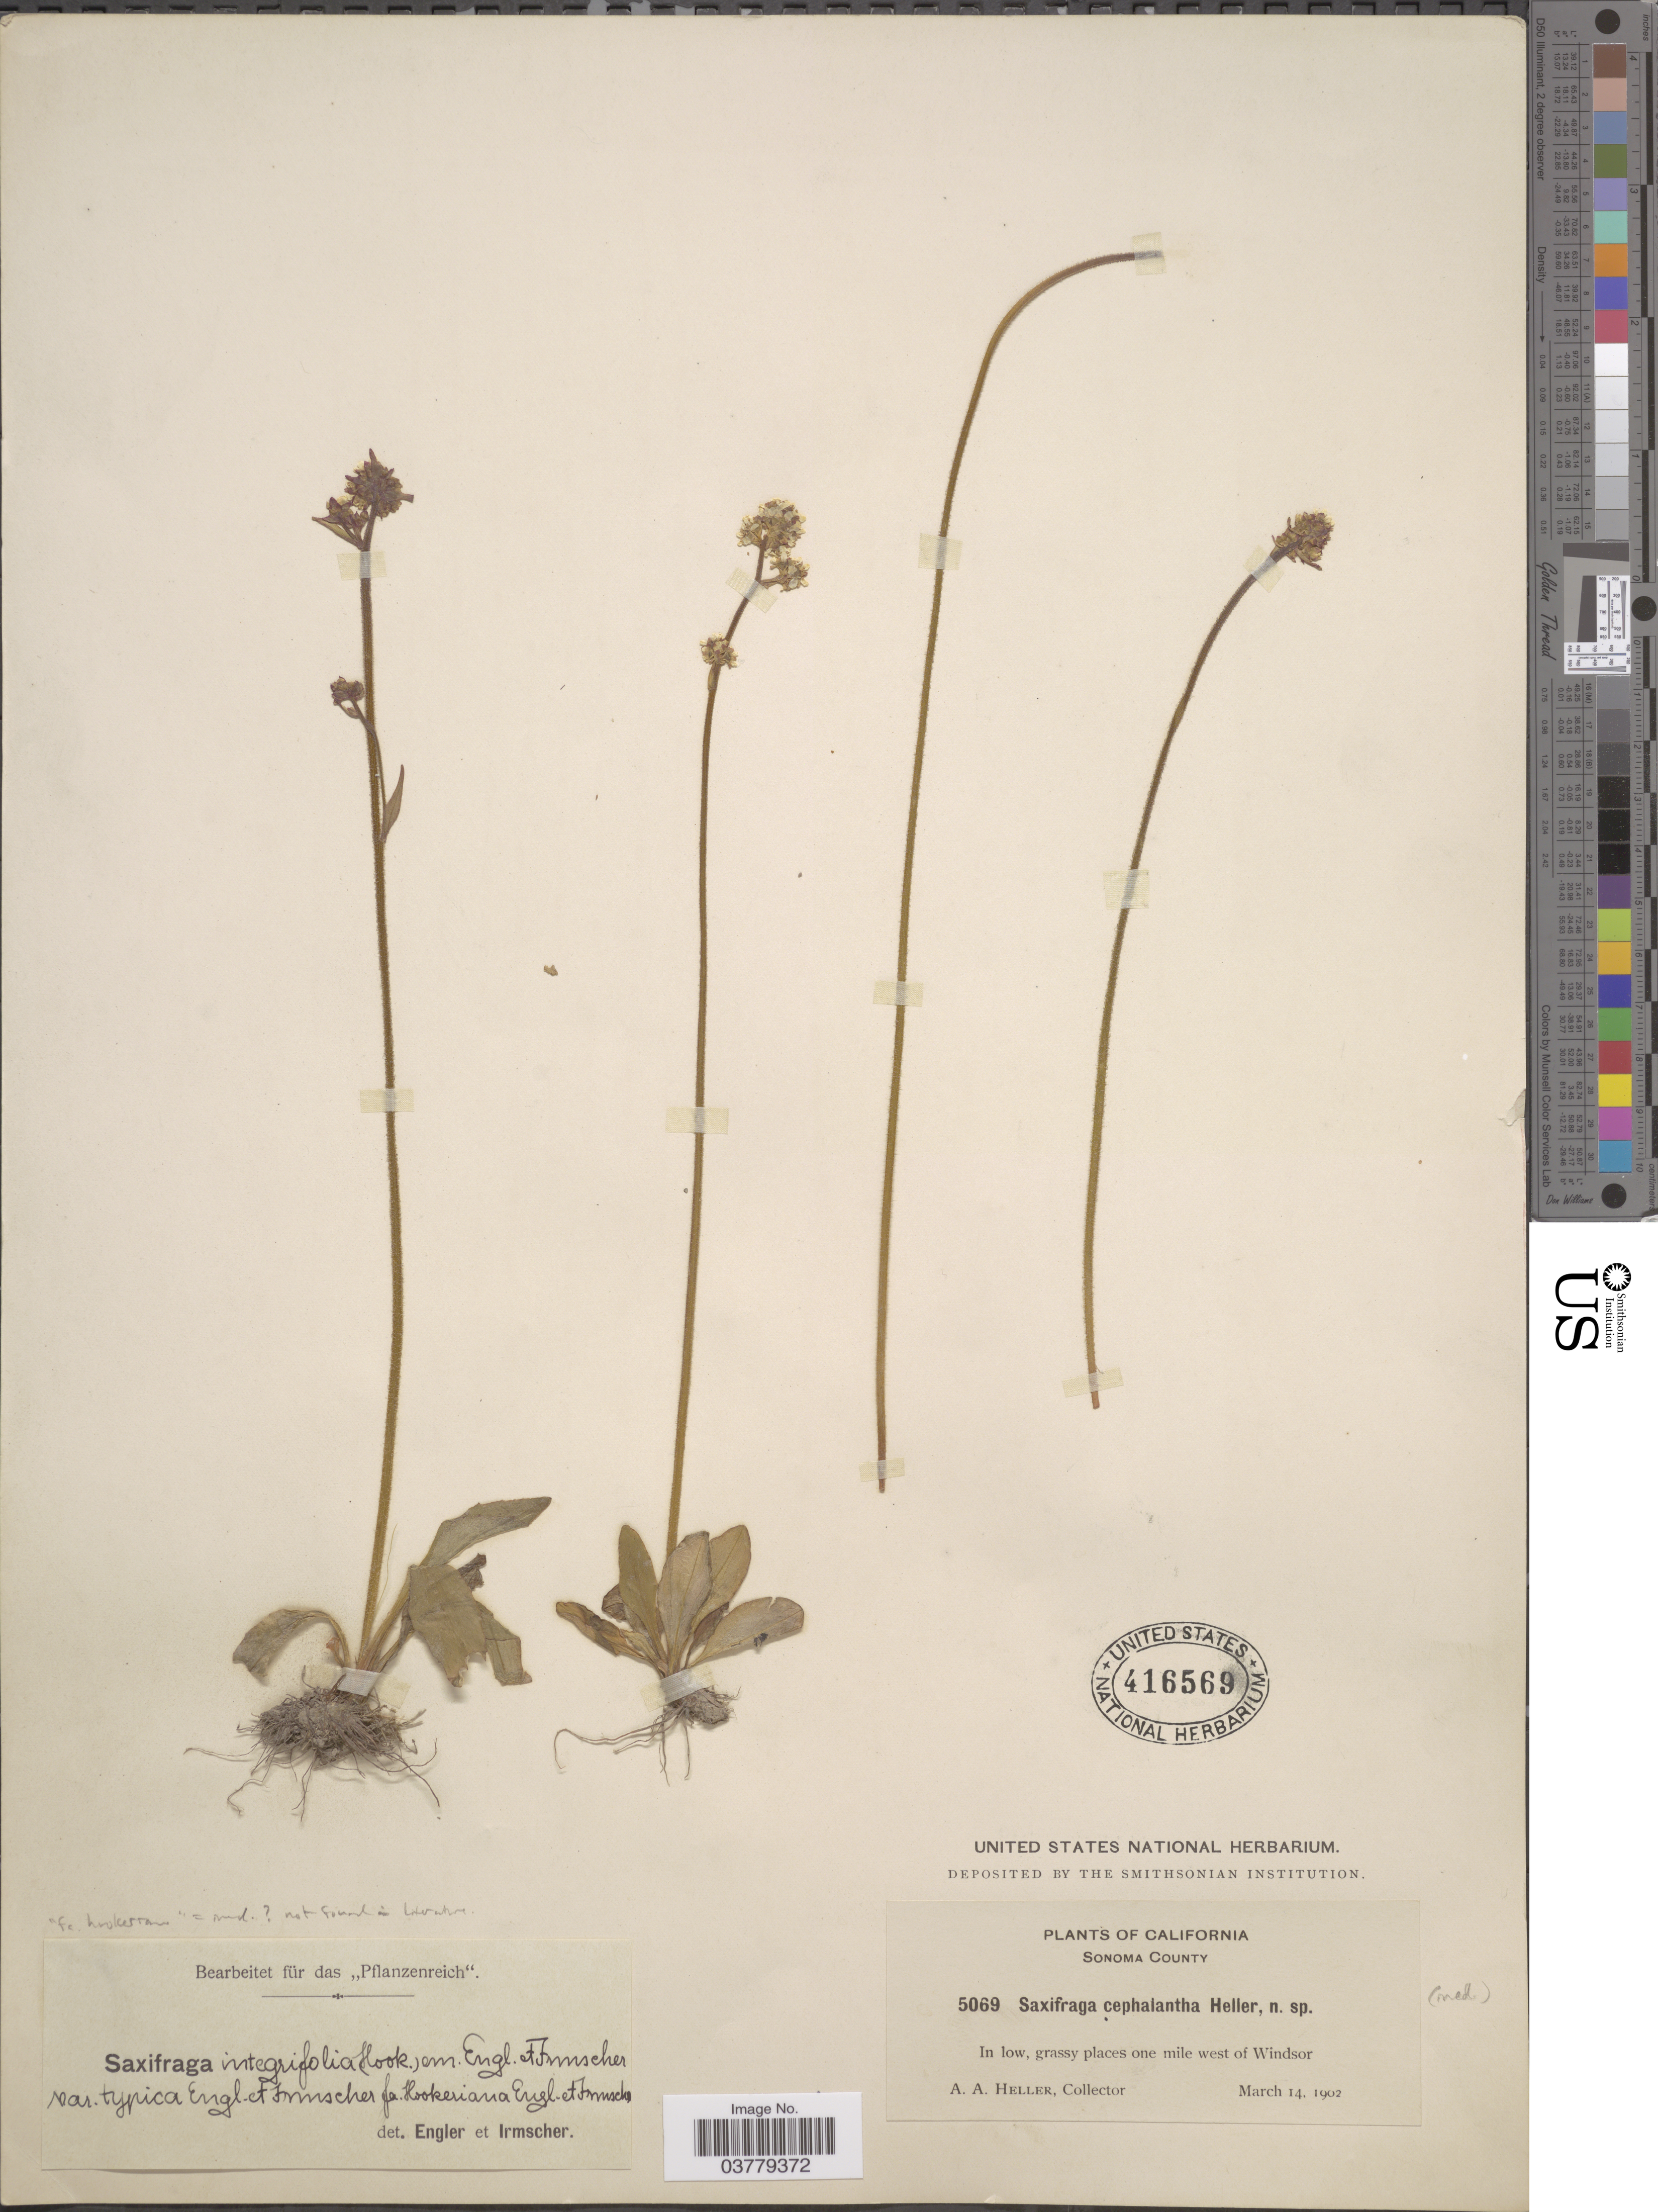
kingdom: Plantae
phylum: Tracheophyta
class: Magnoliopsida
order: Saxifragales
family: Saxifragaceae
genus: Micranthes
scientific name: Micranthes integrifolia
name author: (Hook.) Small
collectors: A. A. Heller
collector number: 5069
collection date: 1902-03-14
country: United States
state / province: California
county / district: Sonoma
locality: Sonoma County. In low, grassy places one mile west of Windsor.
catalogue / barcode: US 416569